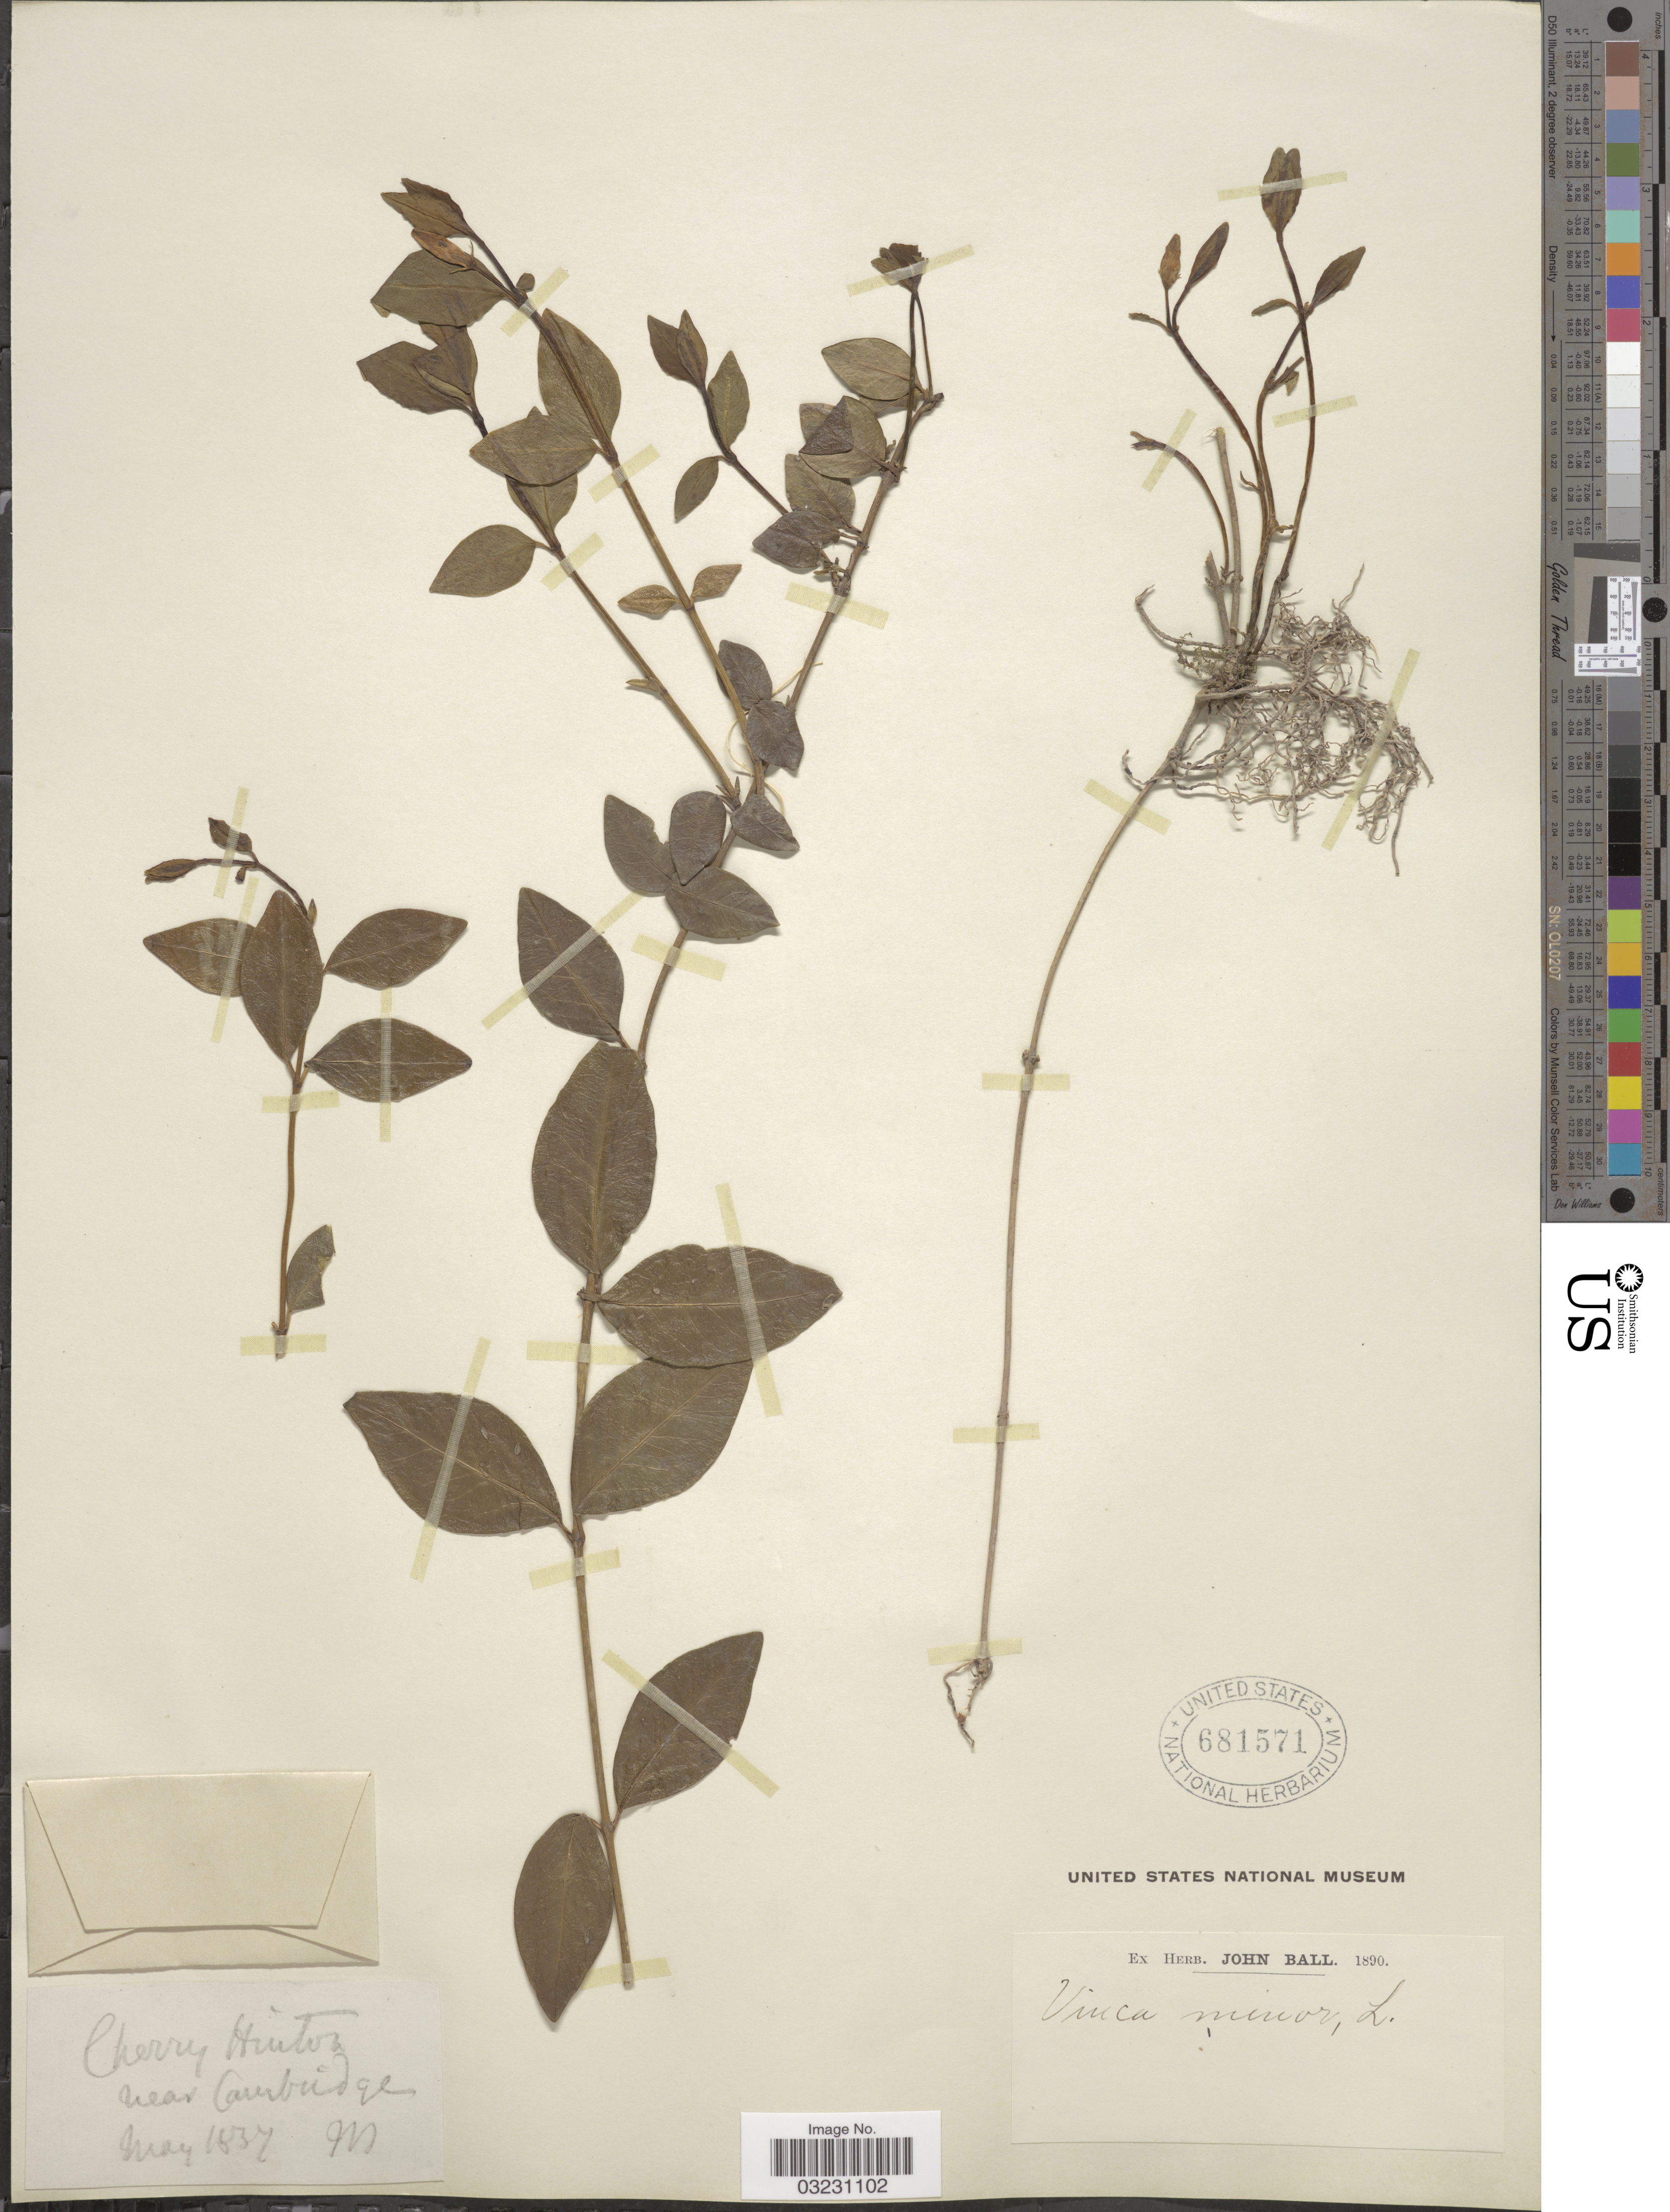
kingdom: Plantae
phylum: Tracheophyta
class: Magnoliopsida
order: Gentianales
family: Apocynaceae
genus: Vinca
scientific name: Vinca minor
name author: L.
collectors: J. Ball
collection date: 1837-05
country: United Kingdom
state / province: England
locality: Cherry Hinton, near Cambridge.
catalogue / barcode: US 681571